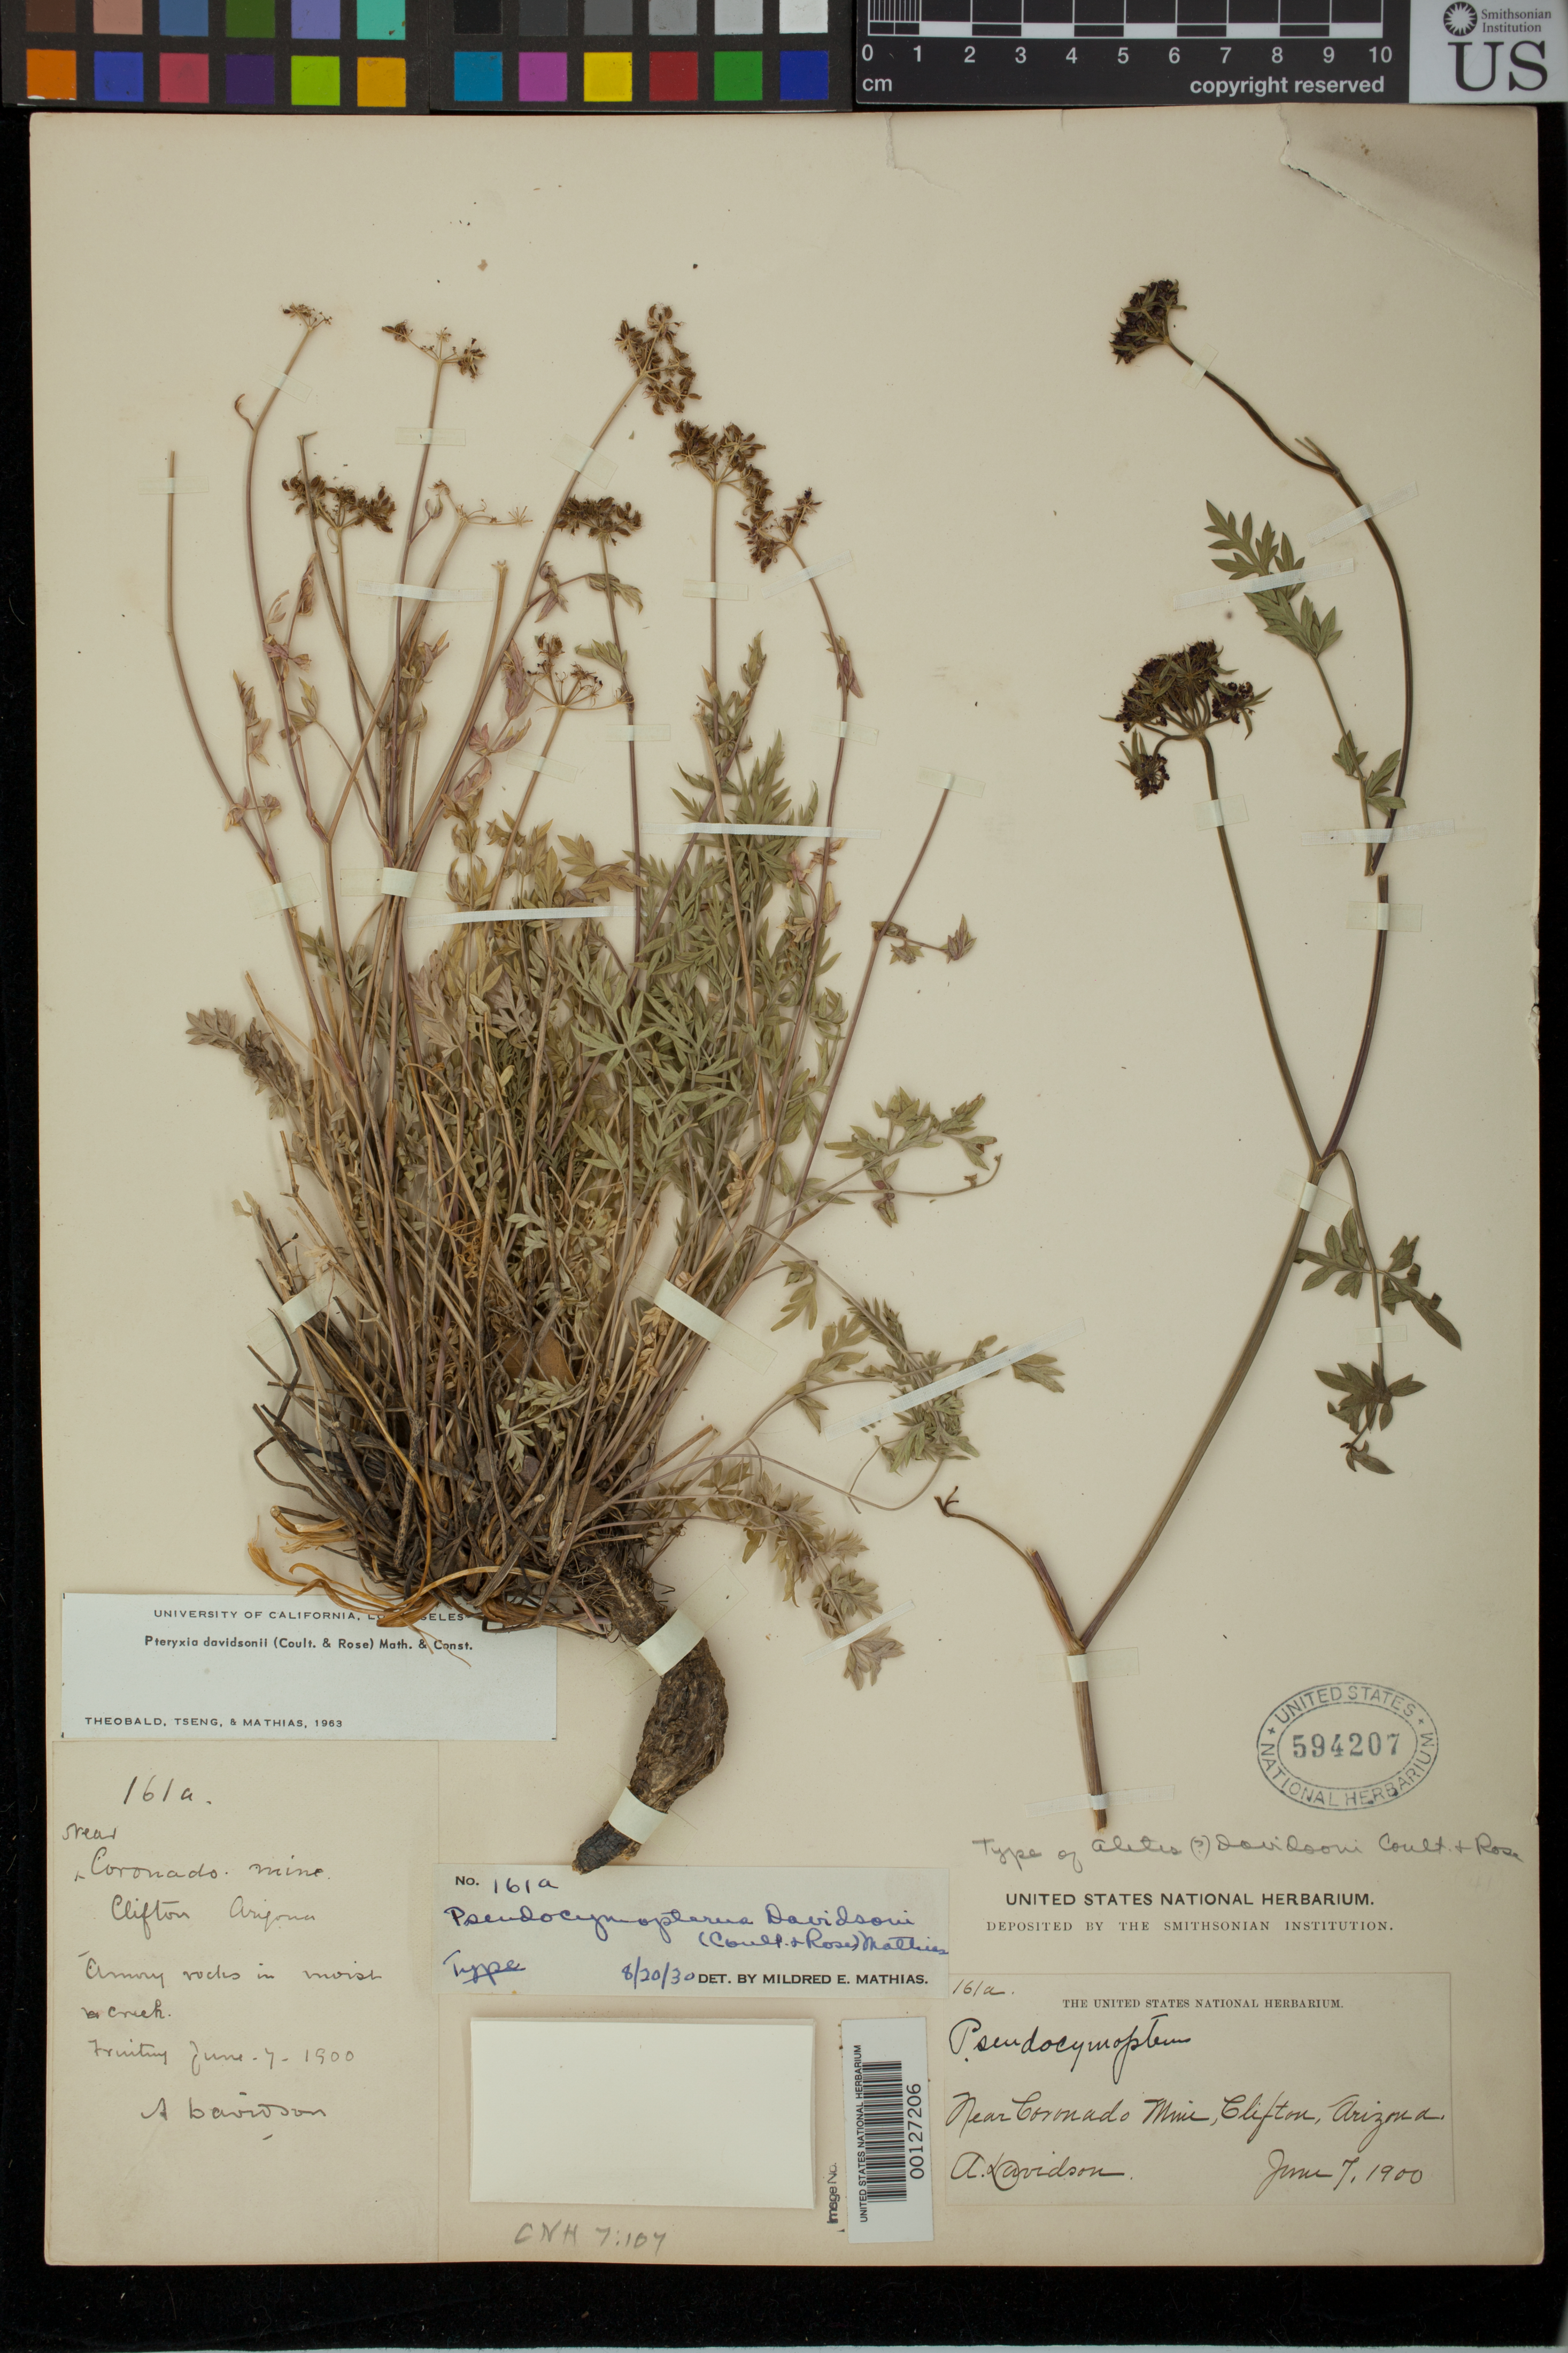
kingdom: Plantae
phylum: Tracheophyta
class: Magnoliopsida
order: Apiales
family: Apiaceae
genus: Aletes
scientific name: Aletes davidsonii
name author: J.M. Coult. & Rose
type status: Holotype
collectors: A. Davidson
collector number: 161 a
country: United States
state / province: Arizona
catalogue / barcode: US 594207